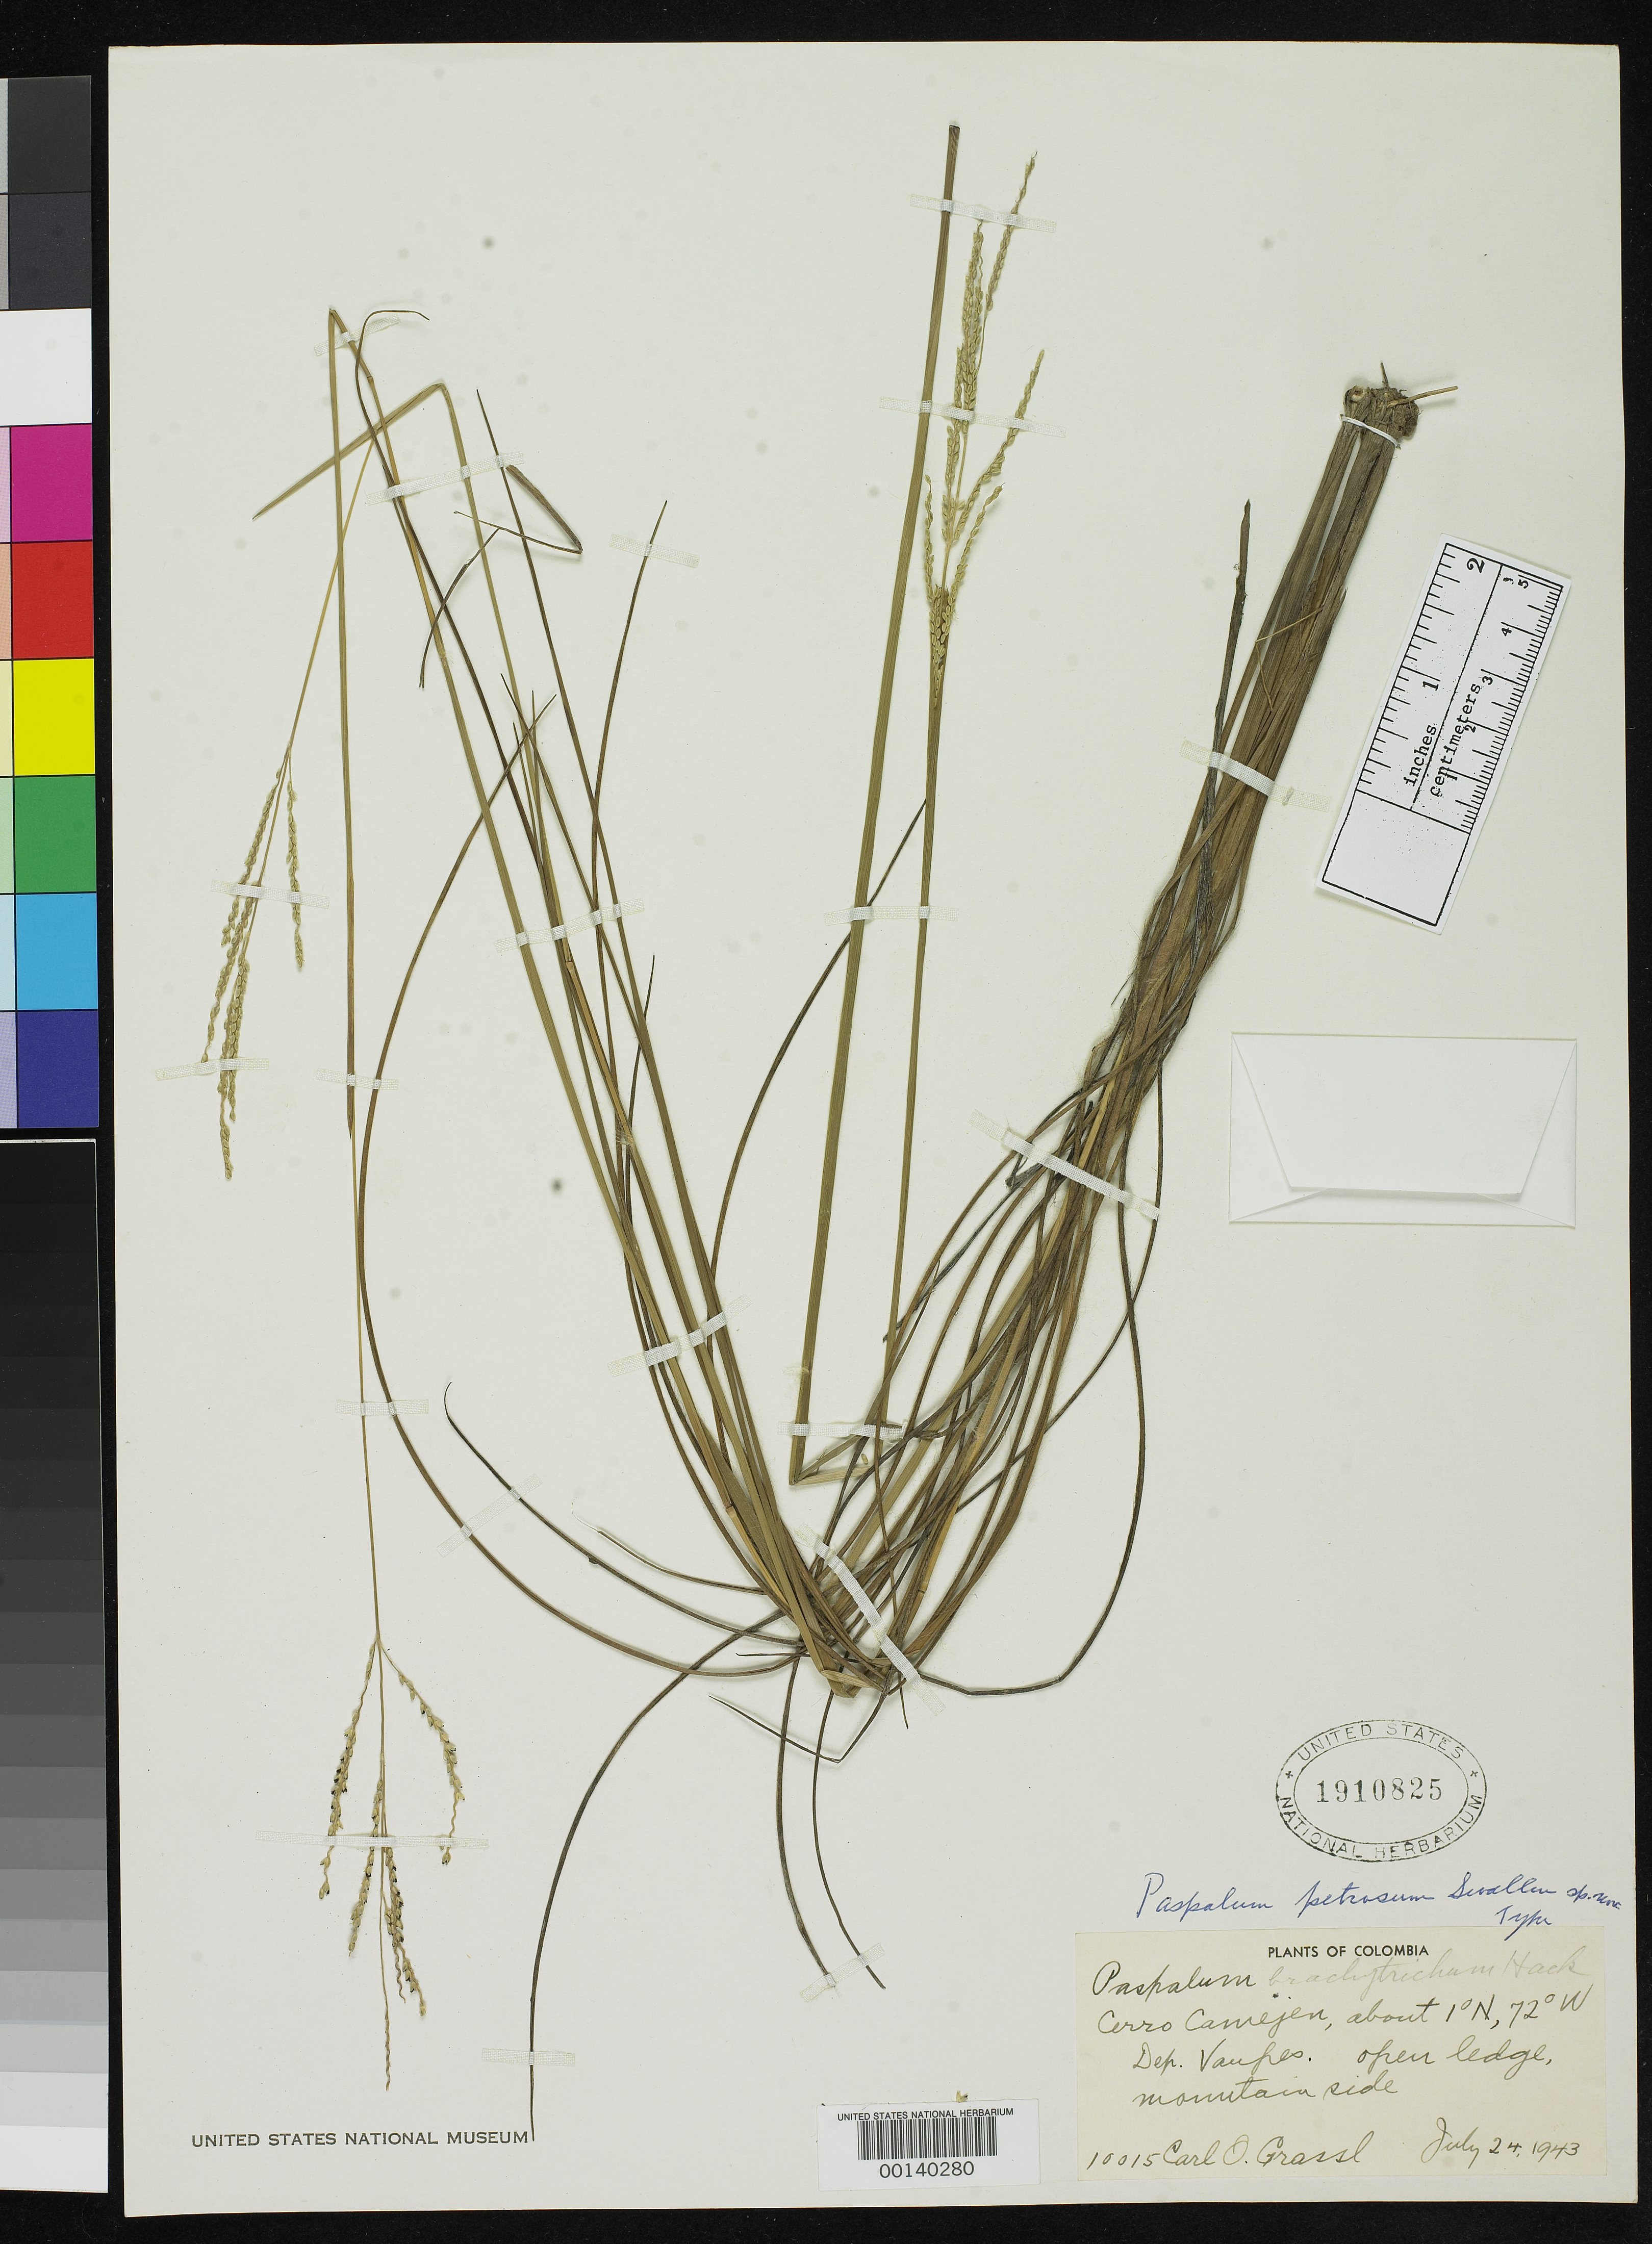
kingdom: Plantae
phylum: Tracheophyta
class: Liliopsida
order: Poales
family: Poaceae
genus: Paspalum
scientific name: Paspalum petrosum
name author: Swallen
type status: Holotype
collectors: C. Grassl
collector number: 10015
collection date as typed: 24 Jul 1943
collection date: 1943-07-24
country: Colombia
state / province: Vaupés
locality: Cerro Camejen.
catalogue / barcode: US 1910825